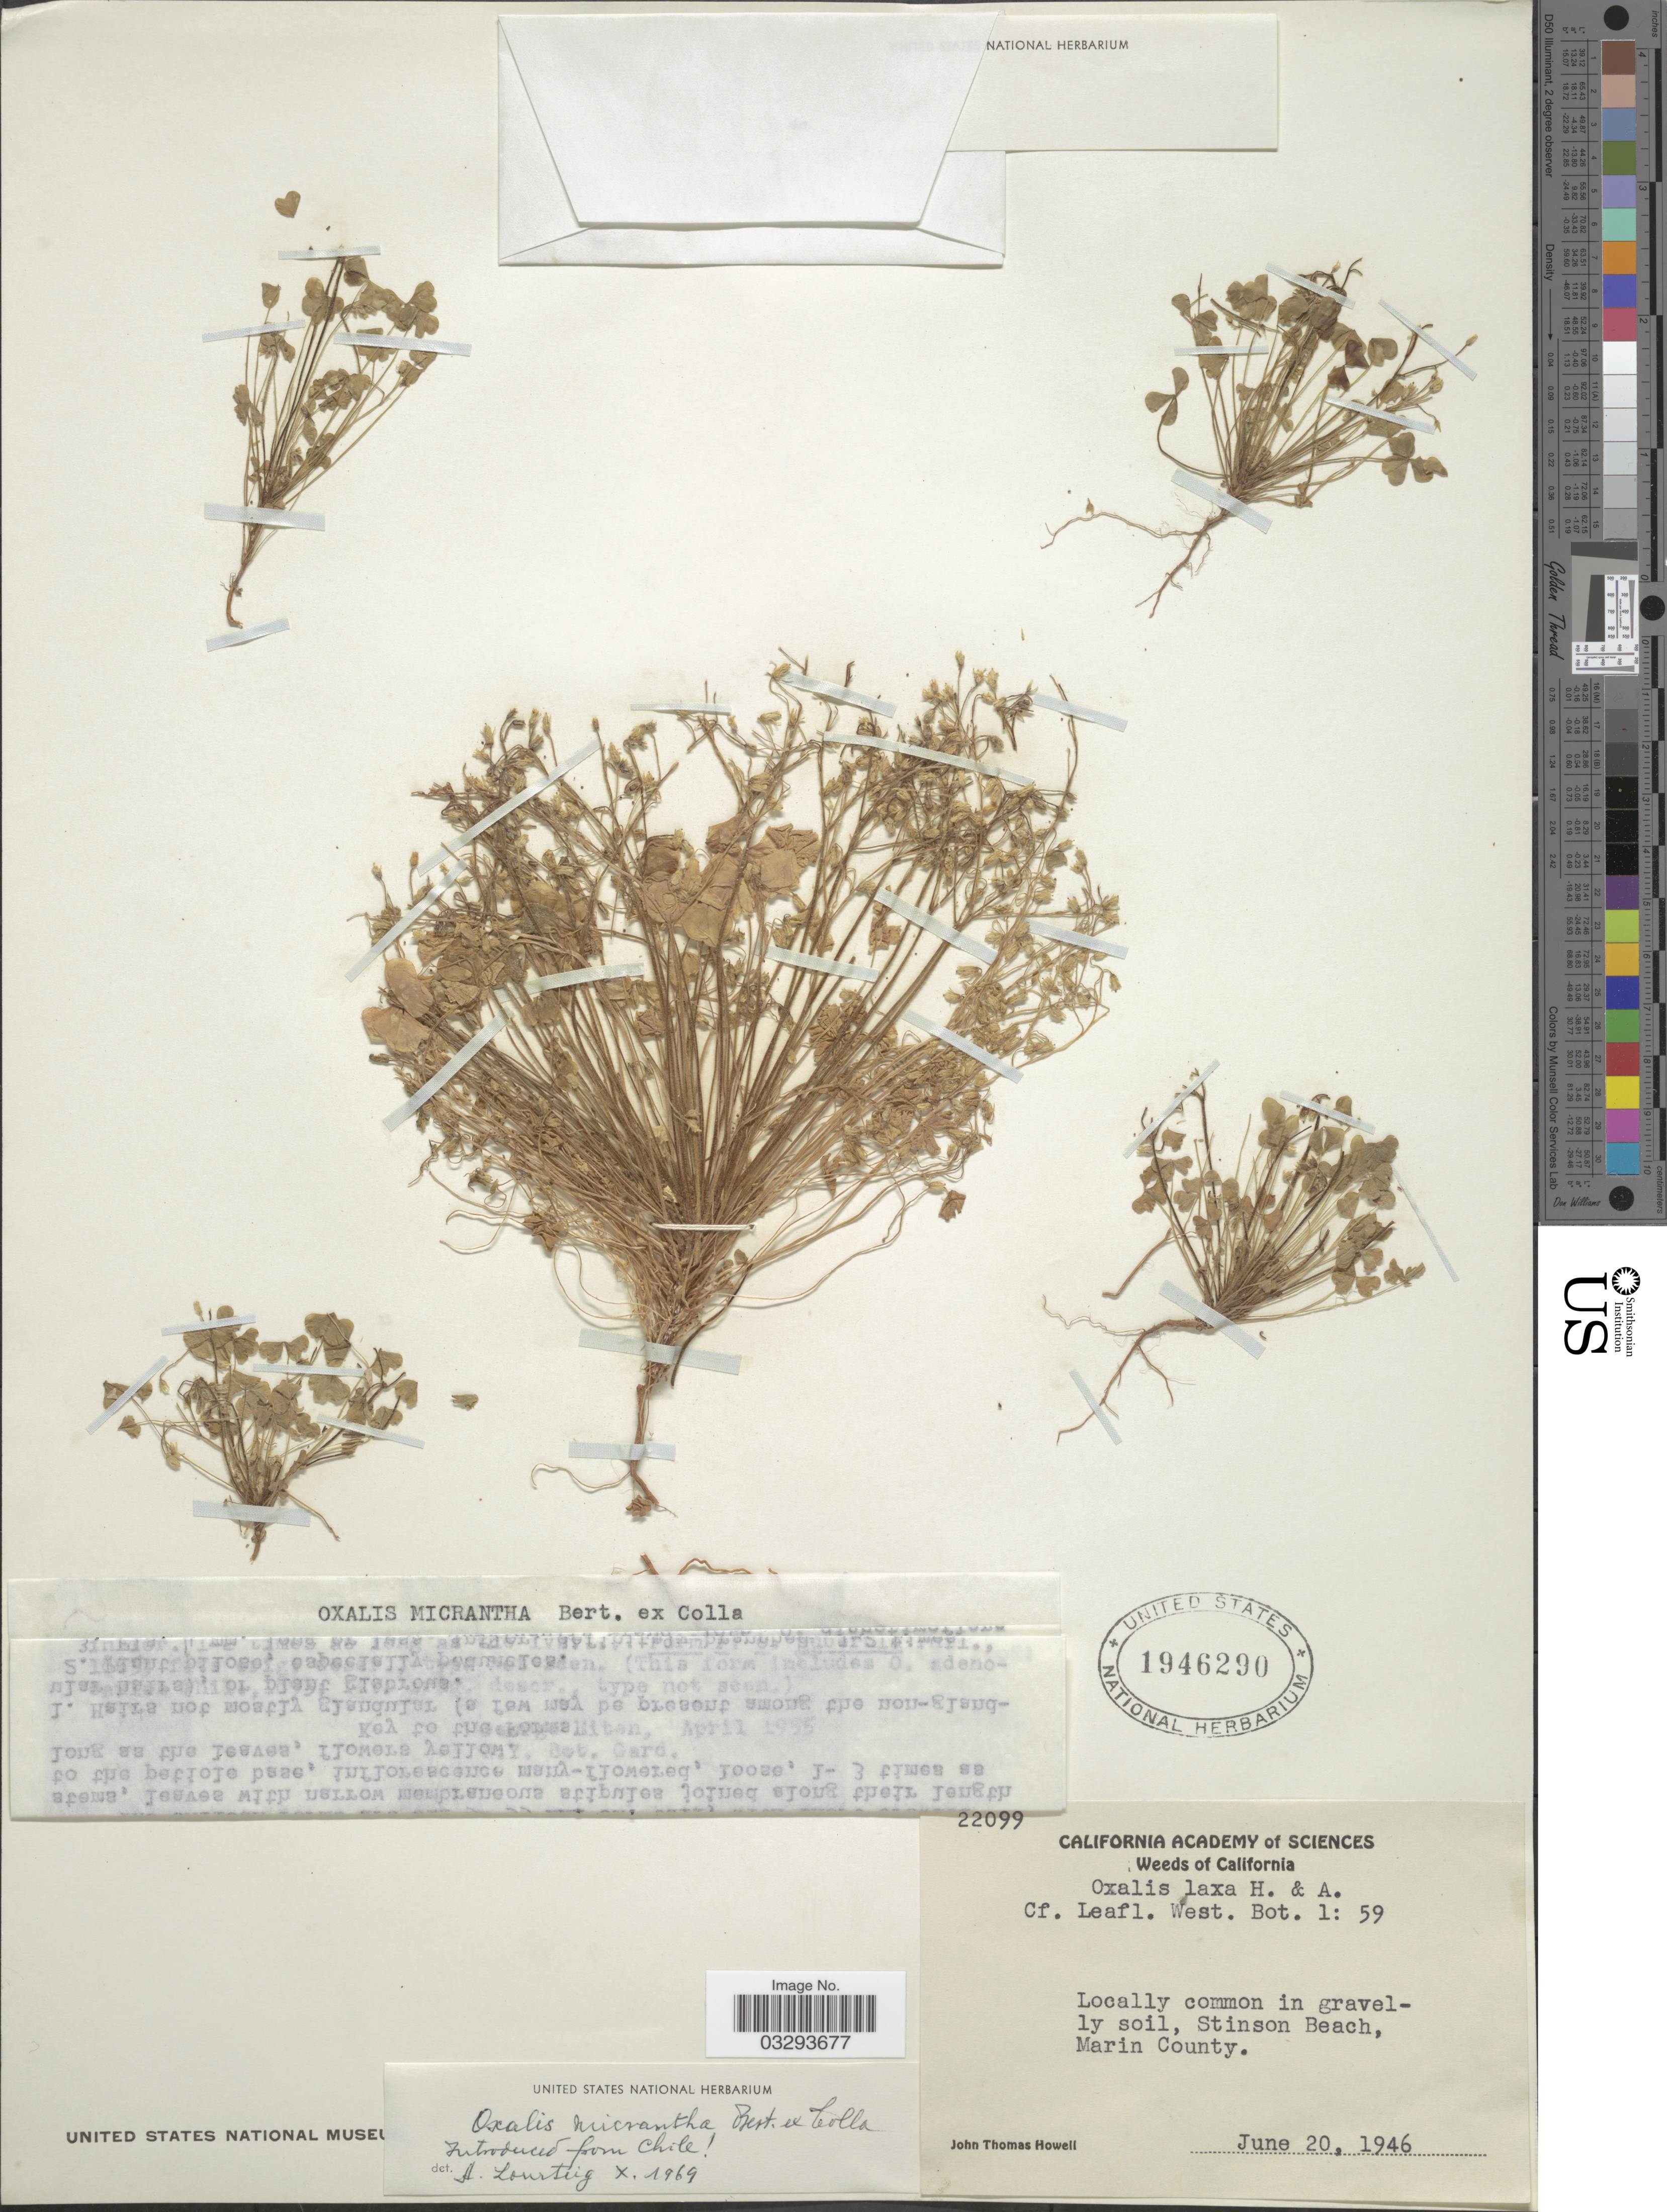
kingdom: Plantae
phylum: Tracheophyta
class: Magnoliopsida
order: Oxalidales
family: Oxalidaceae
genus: Oxalis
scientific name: Oxalis micrantha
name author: Bertero ex Savi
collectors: J. T. Howell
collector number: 22099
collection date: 1946-06-20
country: United States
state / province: California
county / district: Marin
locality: Stinson Beach, Marin County.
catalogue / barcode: US 1946290